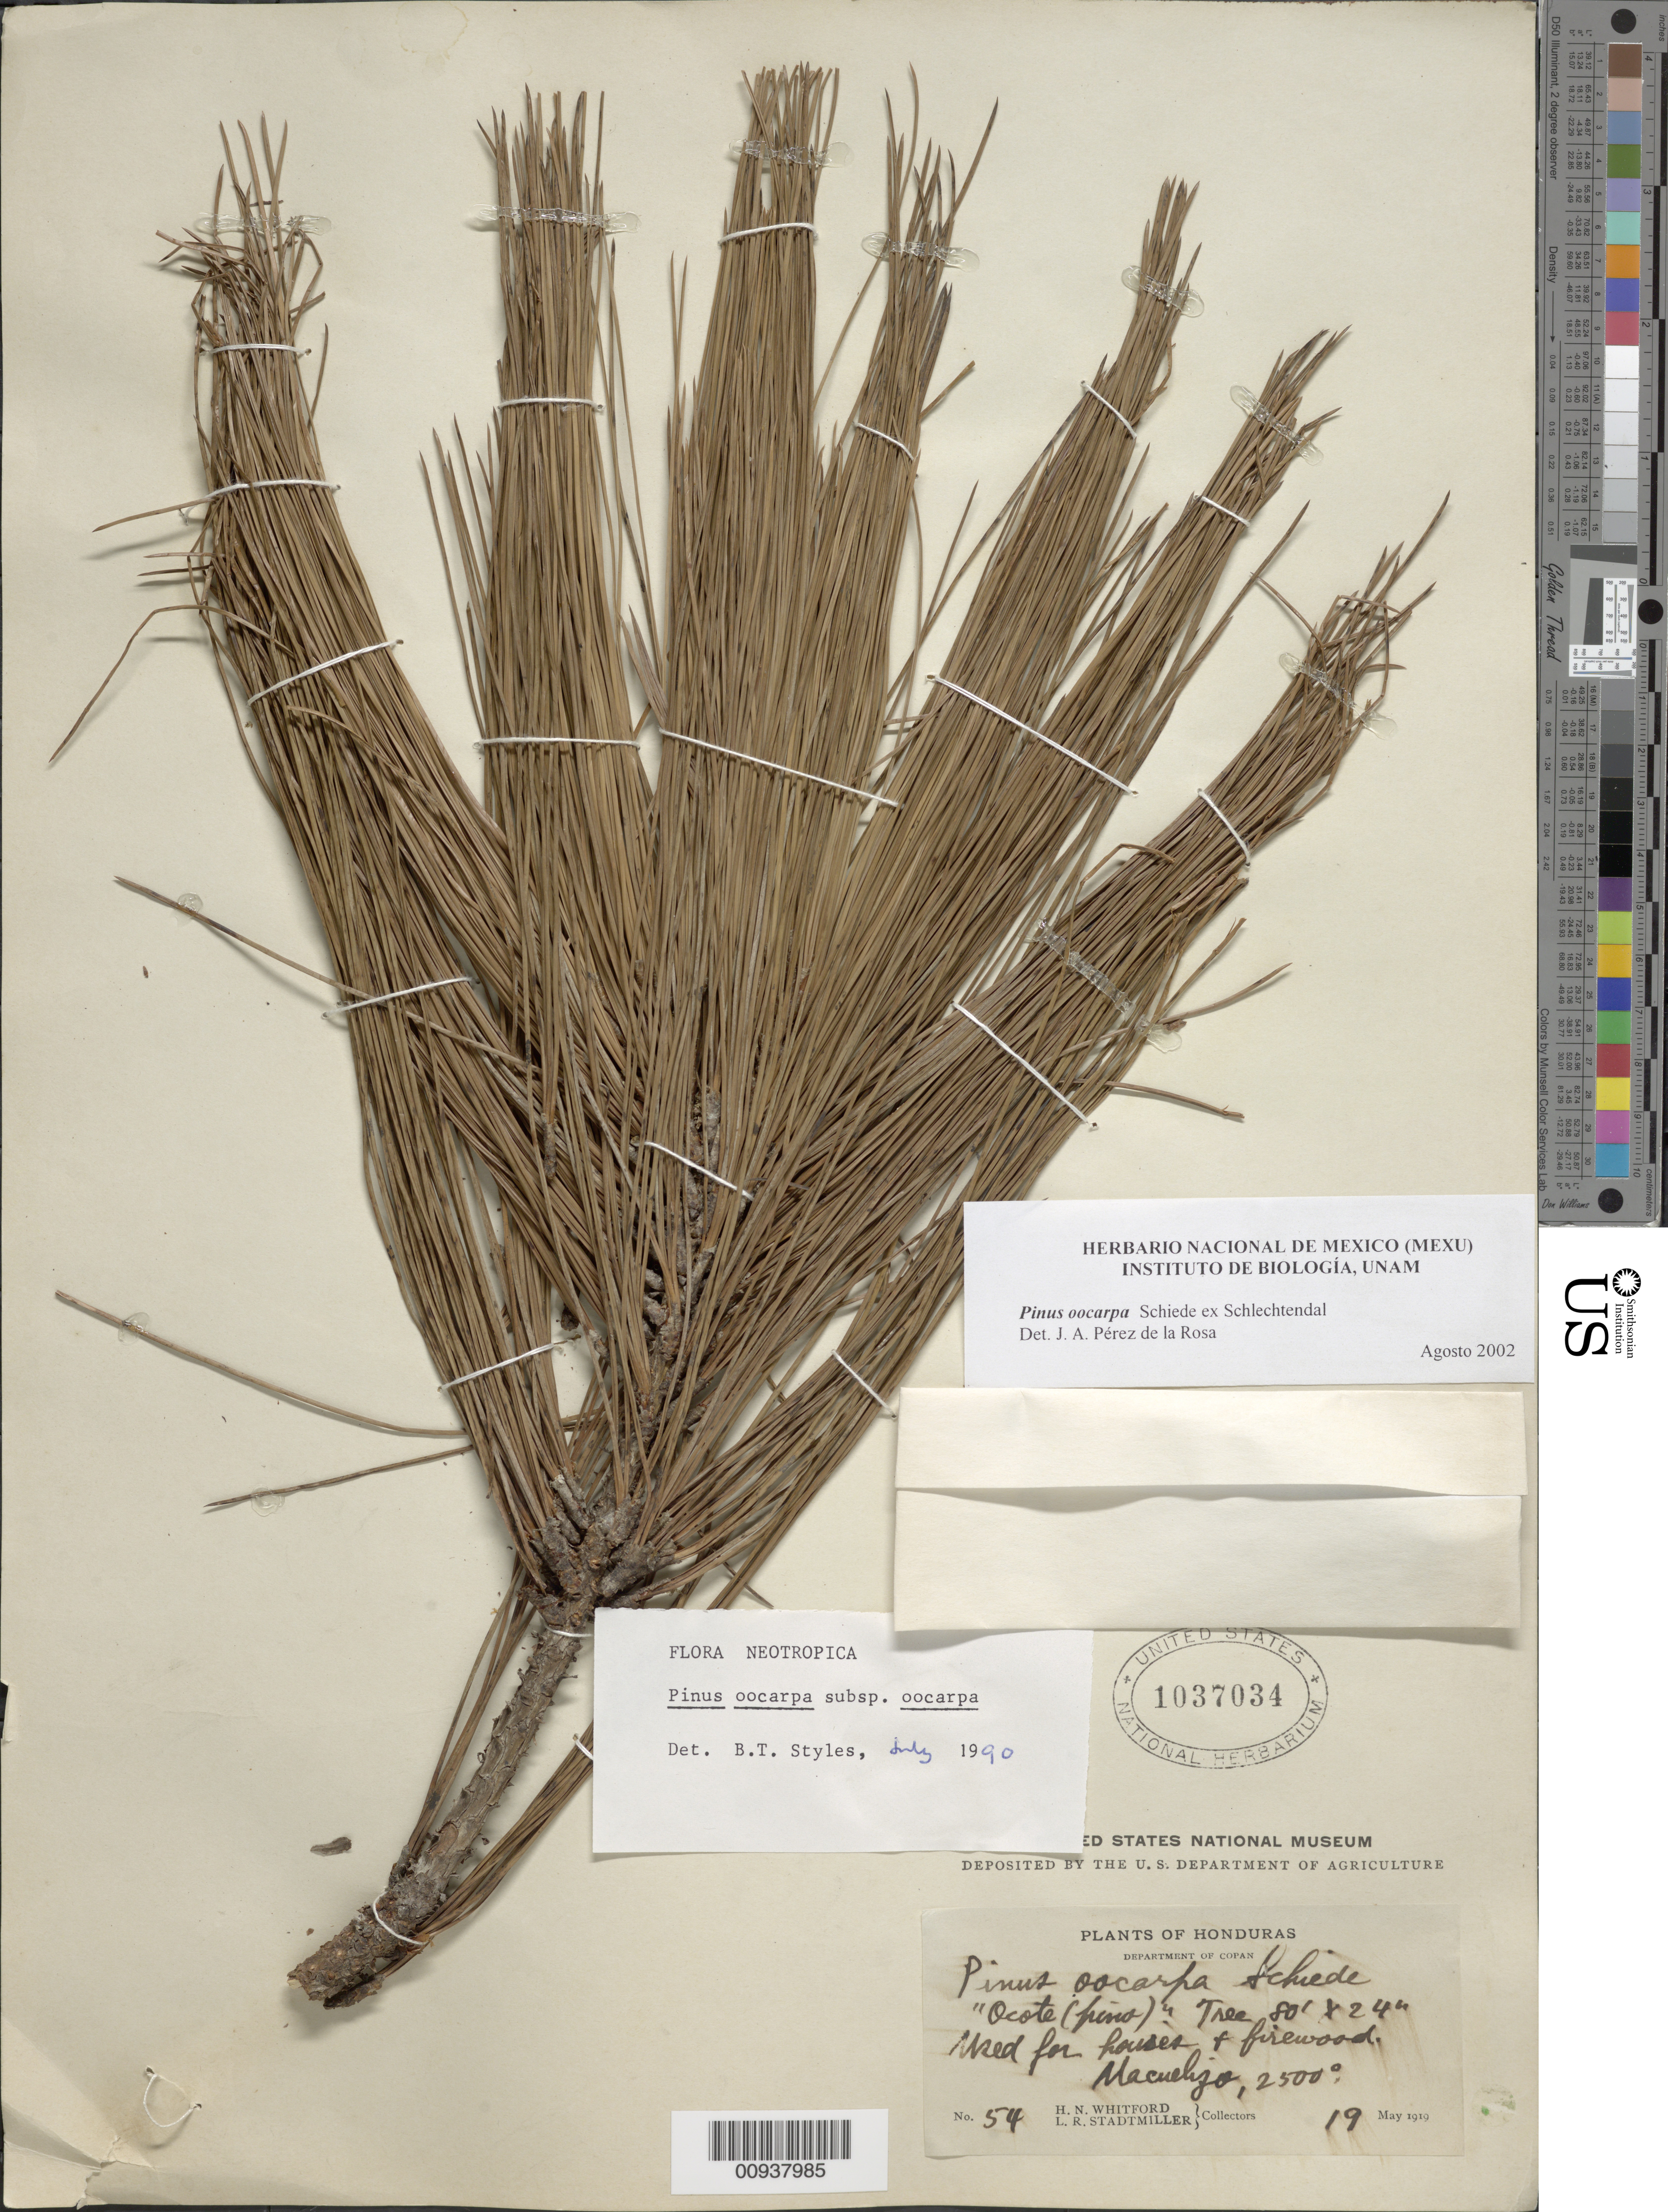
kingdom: Plantae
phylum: Tracheophyta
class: Pinopsida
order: Pinales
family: Pinaceae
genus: Pinus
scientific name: Pinus oocarpa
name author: Schiede ex Schltdl.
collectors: H. N. Whitford & L. Stadtmiller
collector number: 54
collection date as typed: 19 May 1919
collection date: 1919-05-19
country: Honduras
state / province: Copán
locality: Macuelizo.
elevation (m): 762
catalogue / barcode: US 1037034